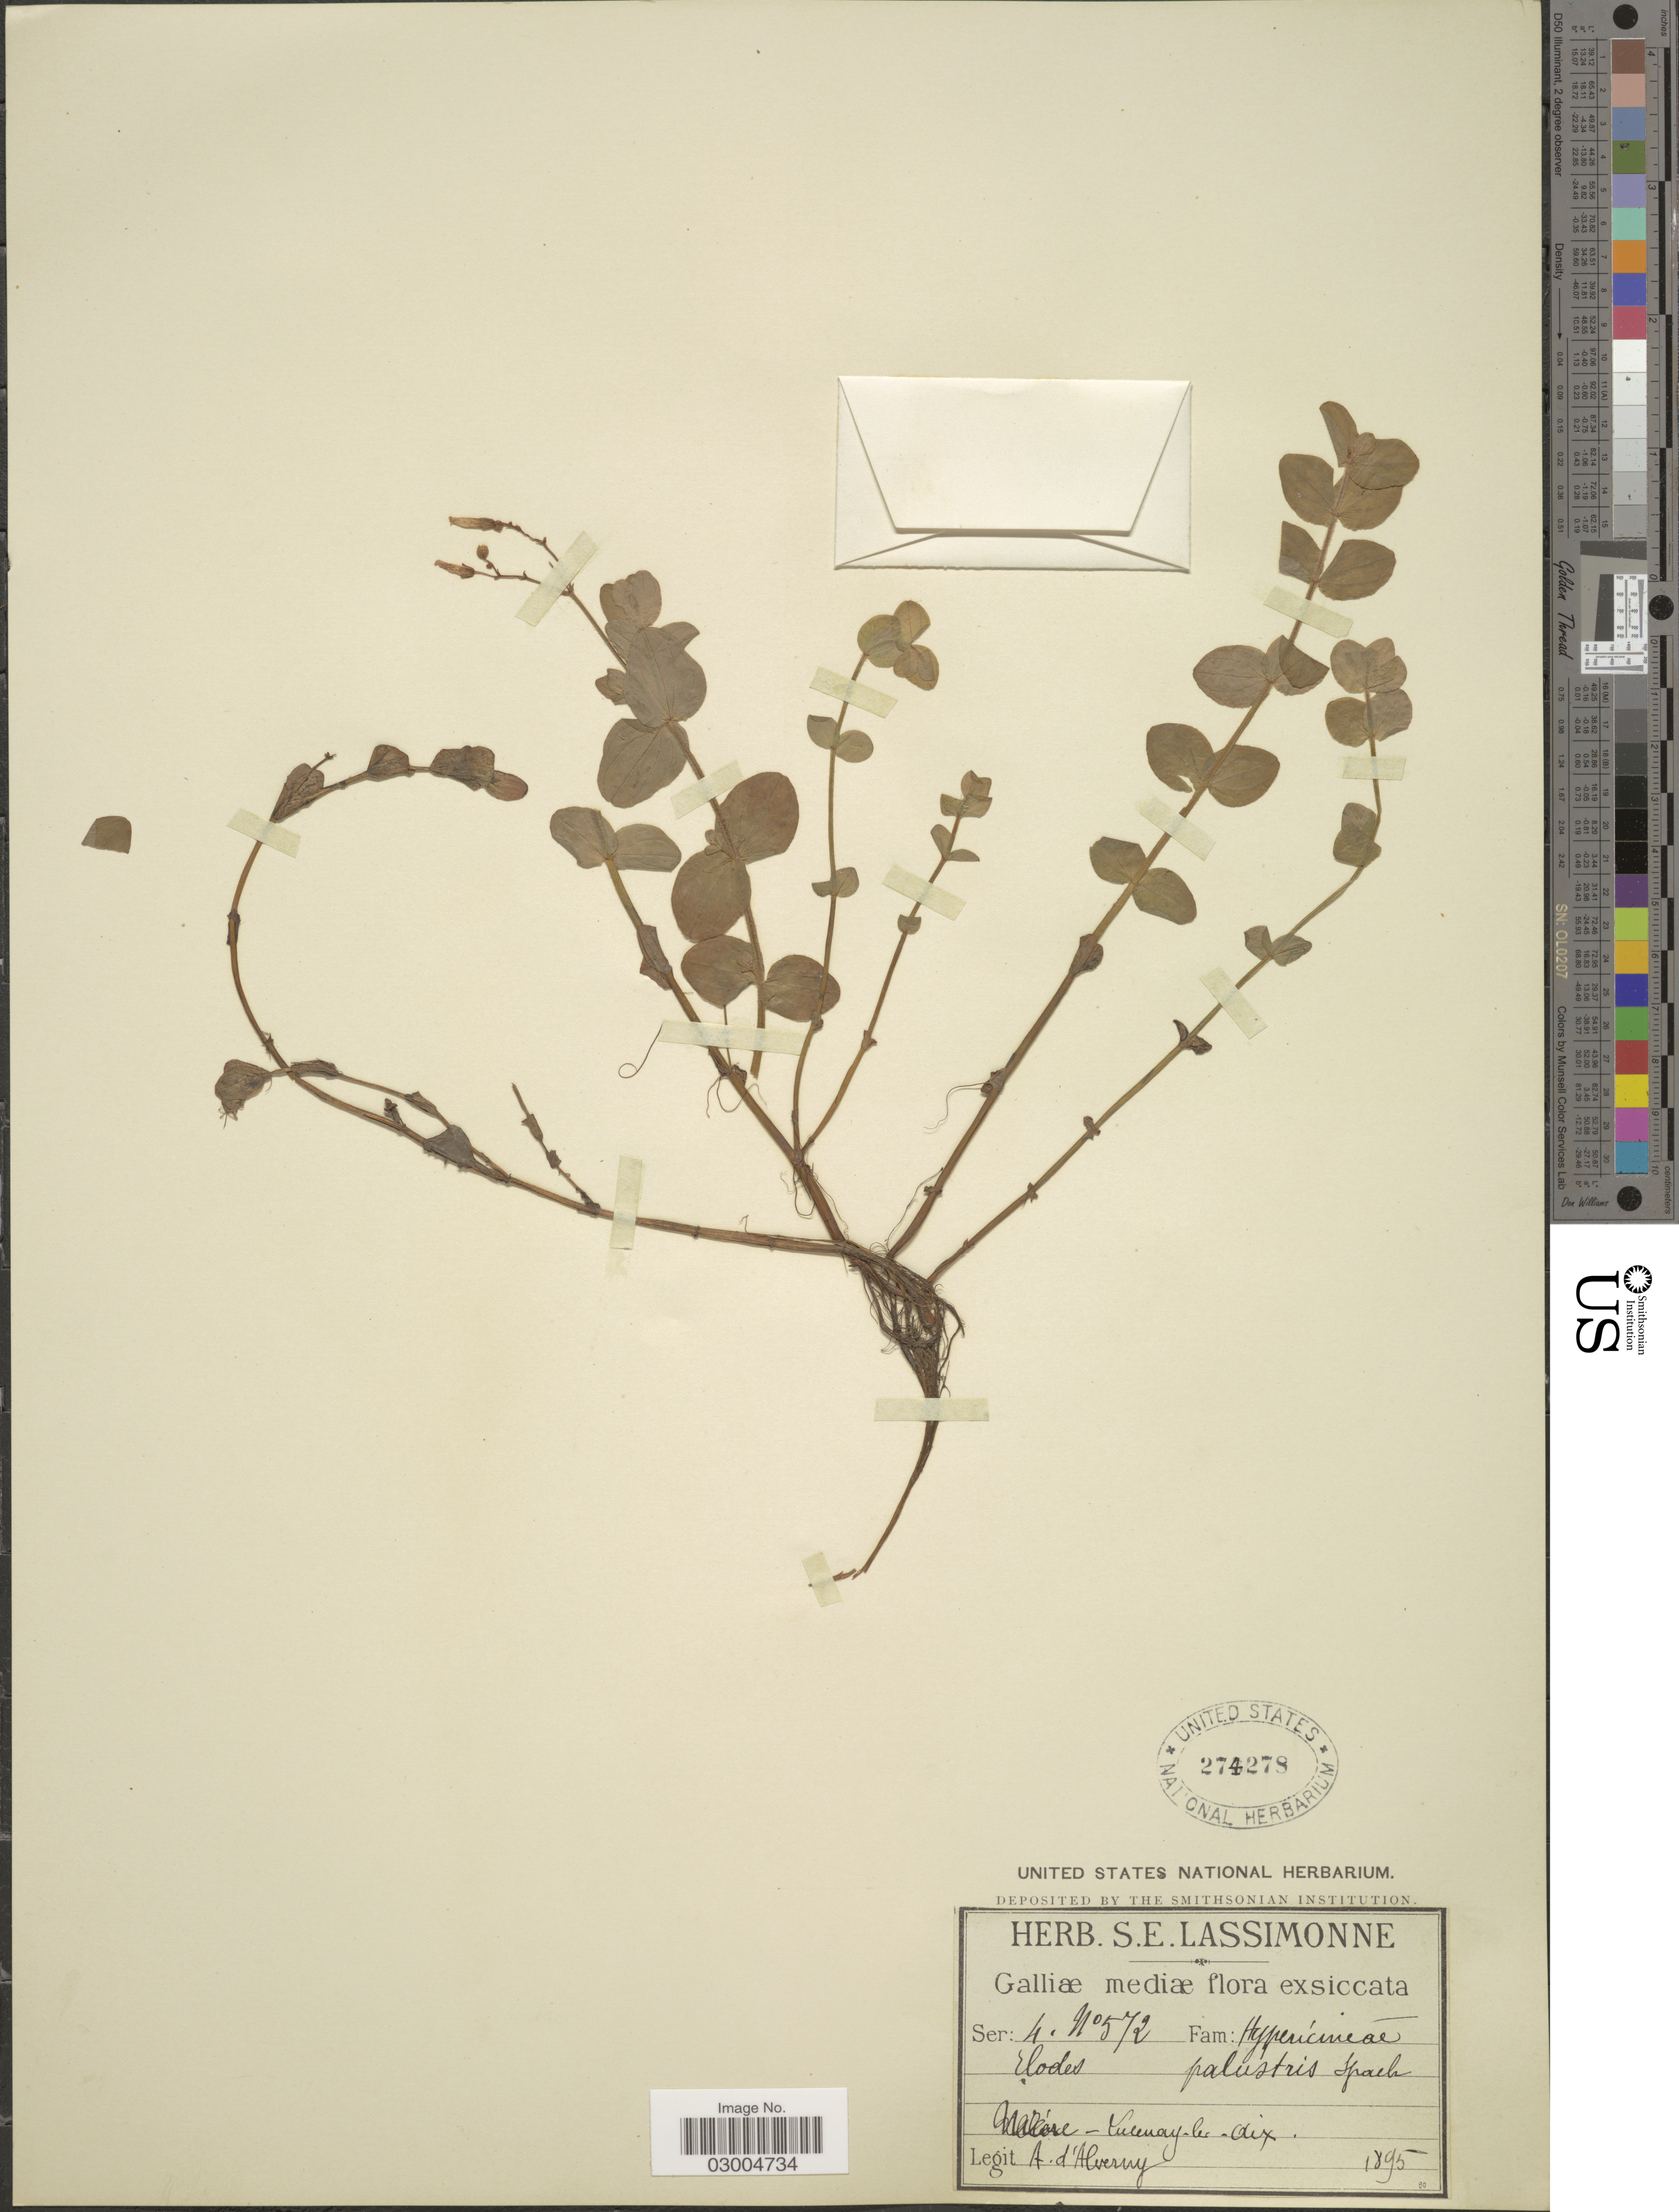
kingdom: Plantae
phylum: Tracheophyta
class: Magnoliopsida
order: Malpighiales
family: Hypericaceae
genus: Hypericum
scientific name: Hypericum elodes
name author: L.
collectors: A. D'Alverny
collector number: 4/572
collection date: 1895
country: France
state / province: Bourgogne-Franche-Comté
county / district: Nièvre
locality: Galliæ mediæ. Nievre-Lucenay-les-Aix.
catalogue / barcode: US 274278